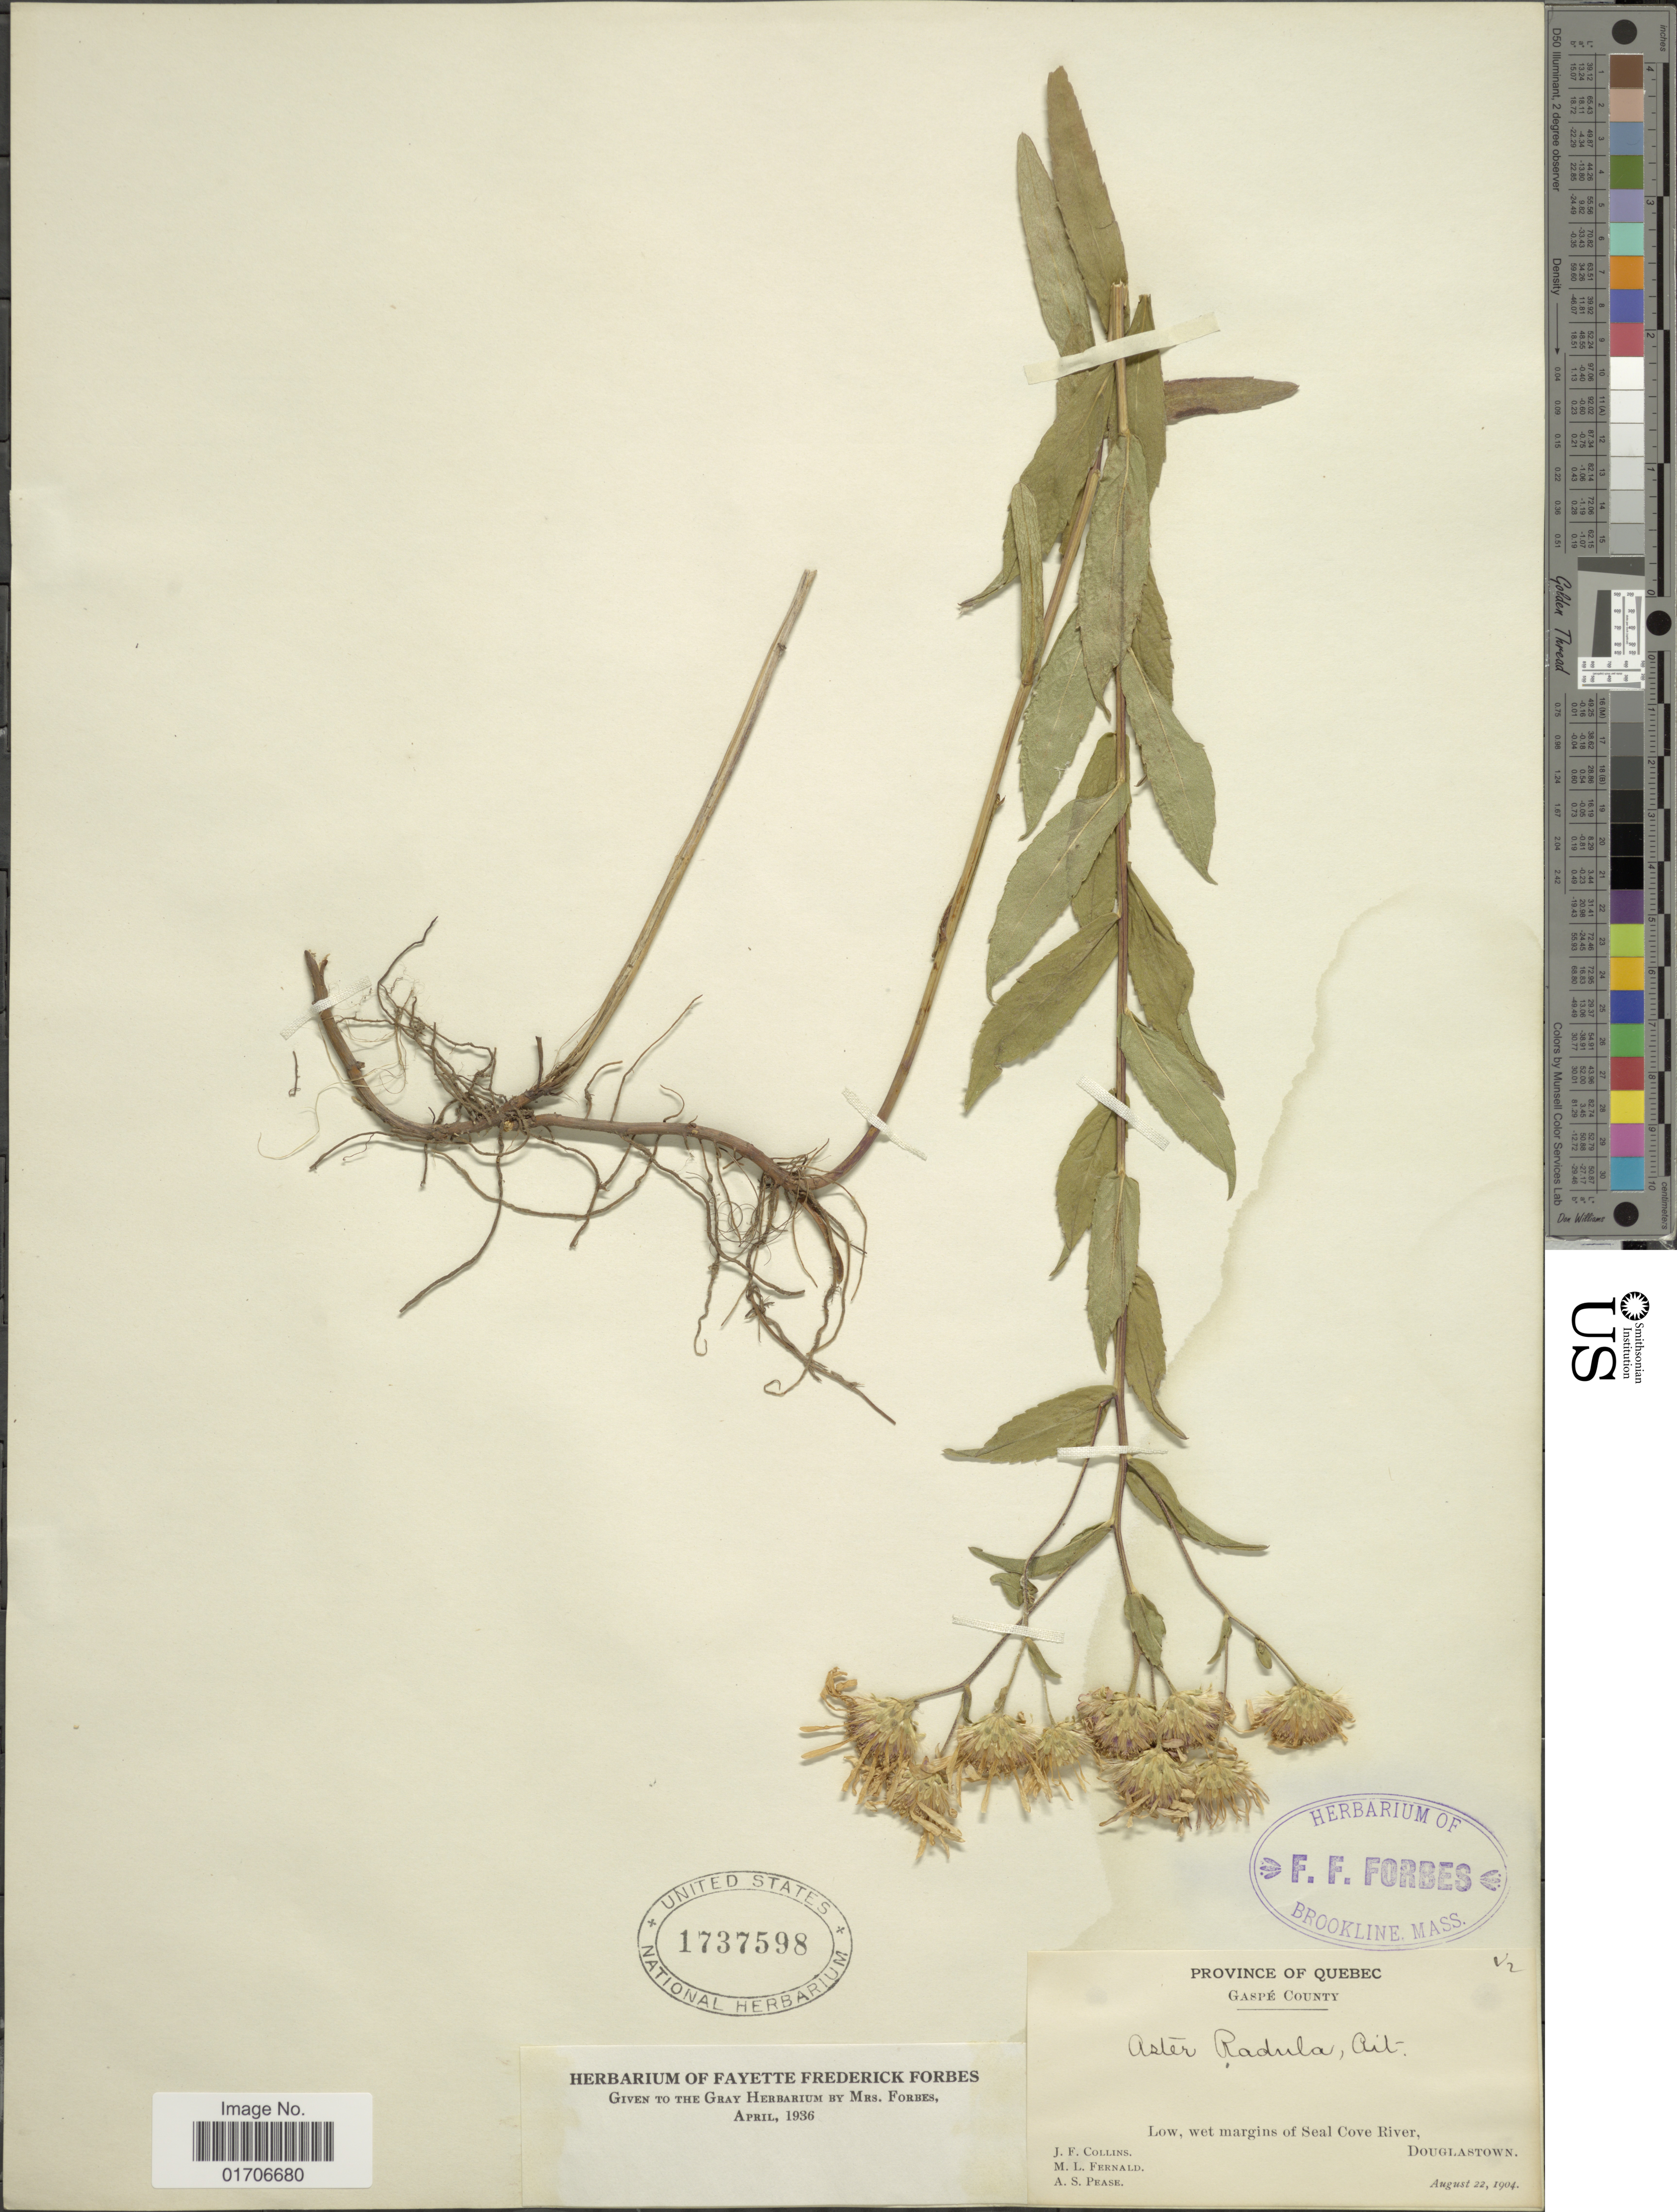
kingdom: Plantae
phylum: Tracheophyta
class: Magnoliopsida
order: Asterales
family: Asteraceae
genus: Eurybia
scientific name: Eurybia radula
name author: (Aiton) G.L. Nesom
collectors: J. Collins, M. L. Fernald & A. S. Pease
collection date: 1904-08-22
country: Canada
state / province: Quebec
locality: Province of Quebec. Gaspé County. Low, wet margins of Seal Cove River, Douglastown.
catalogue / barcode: US 1737598